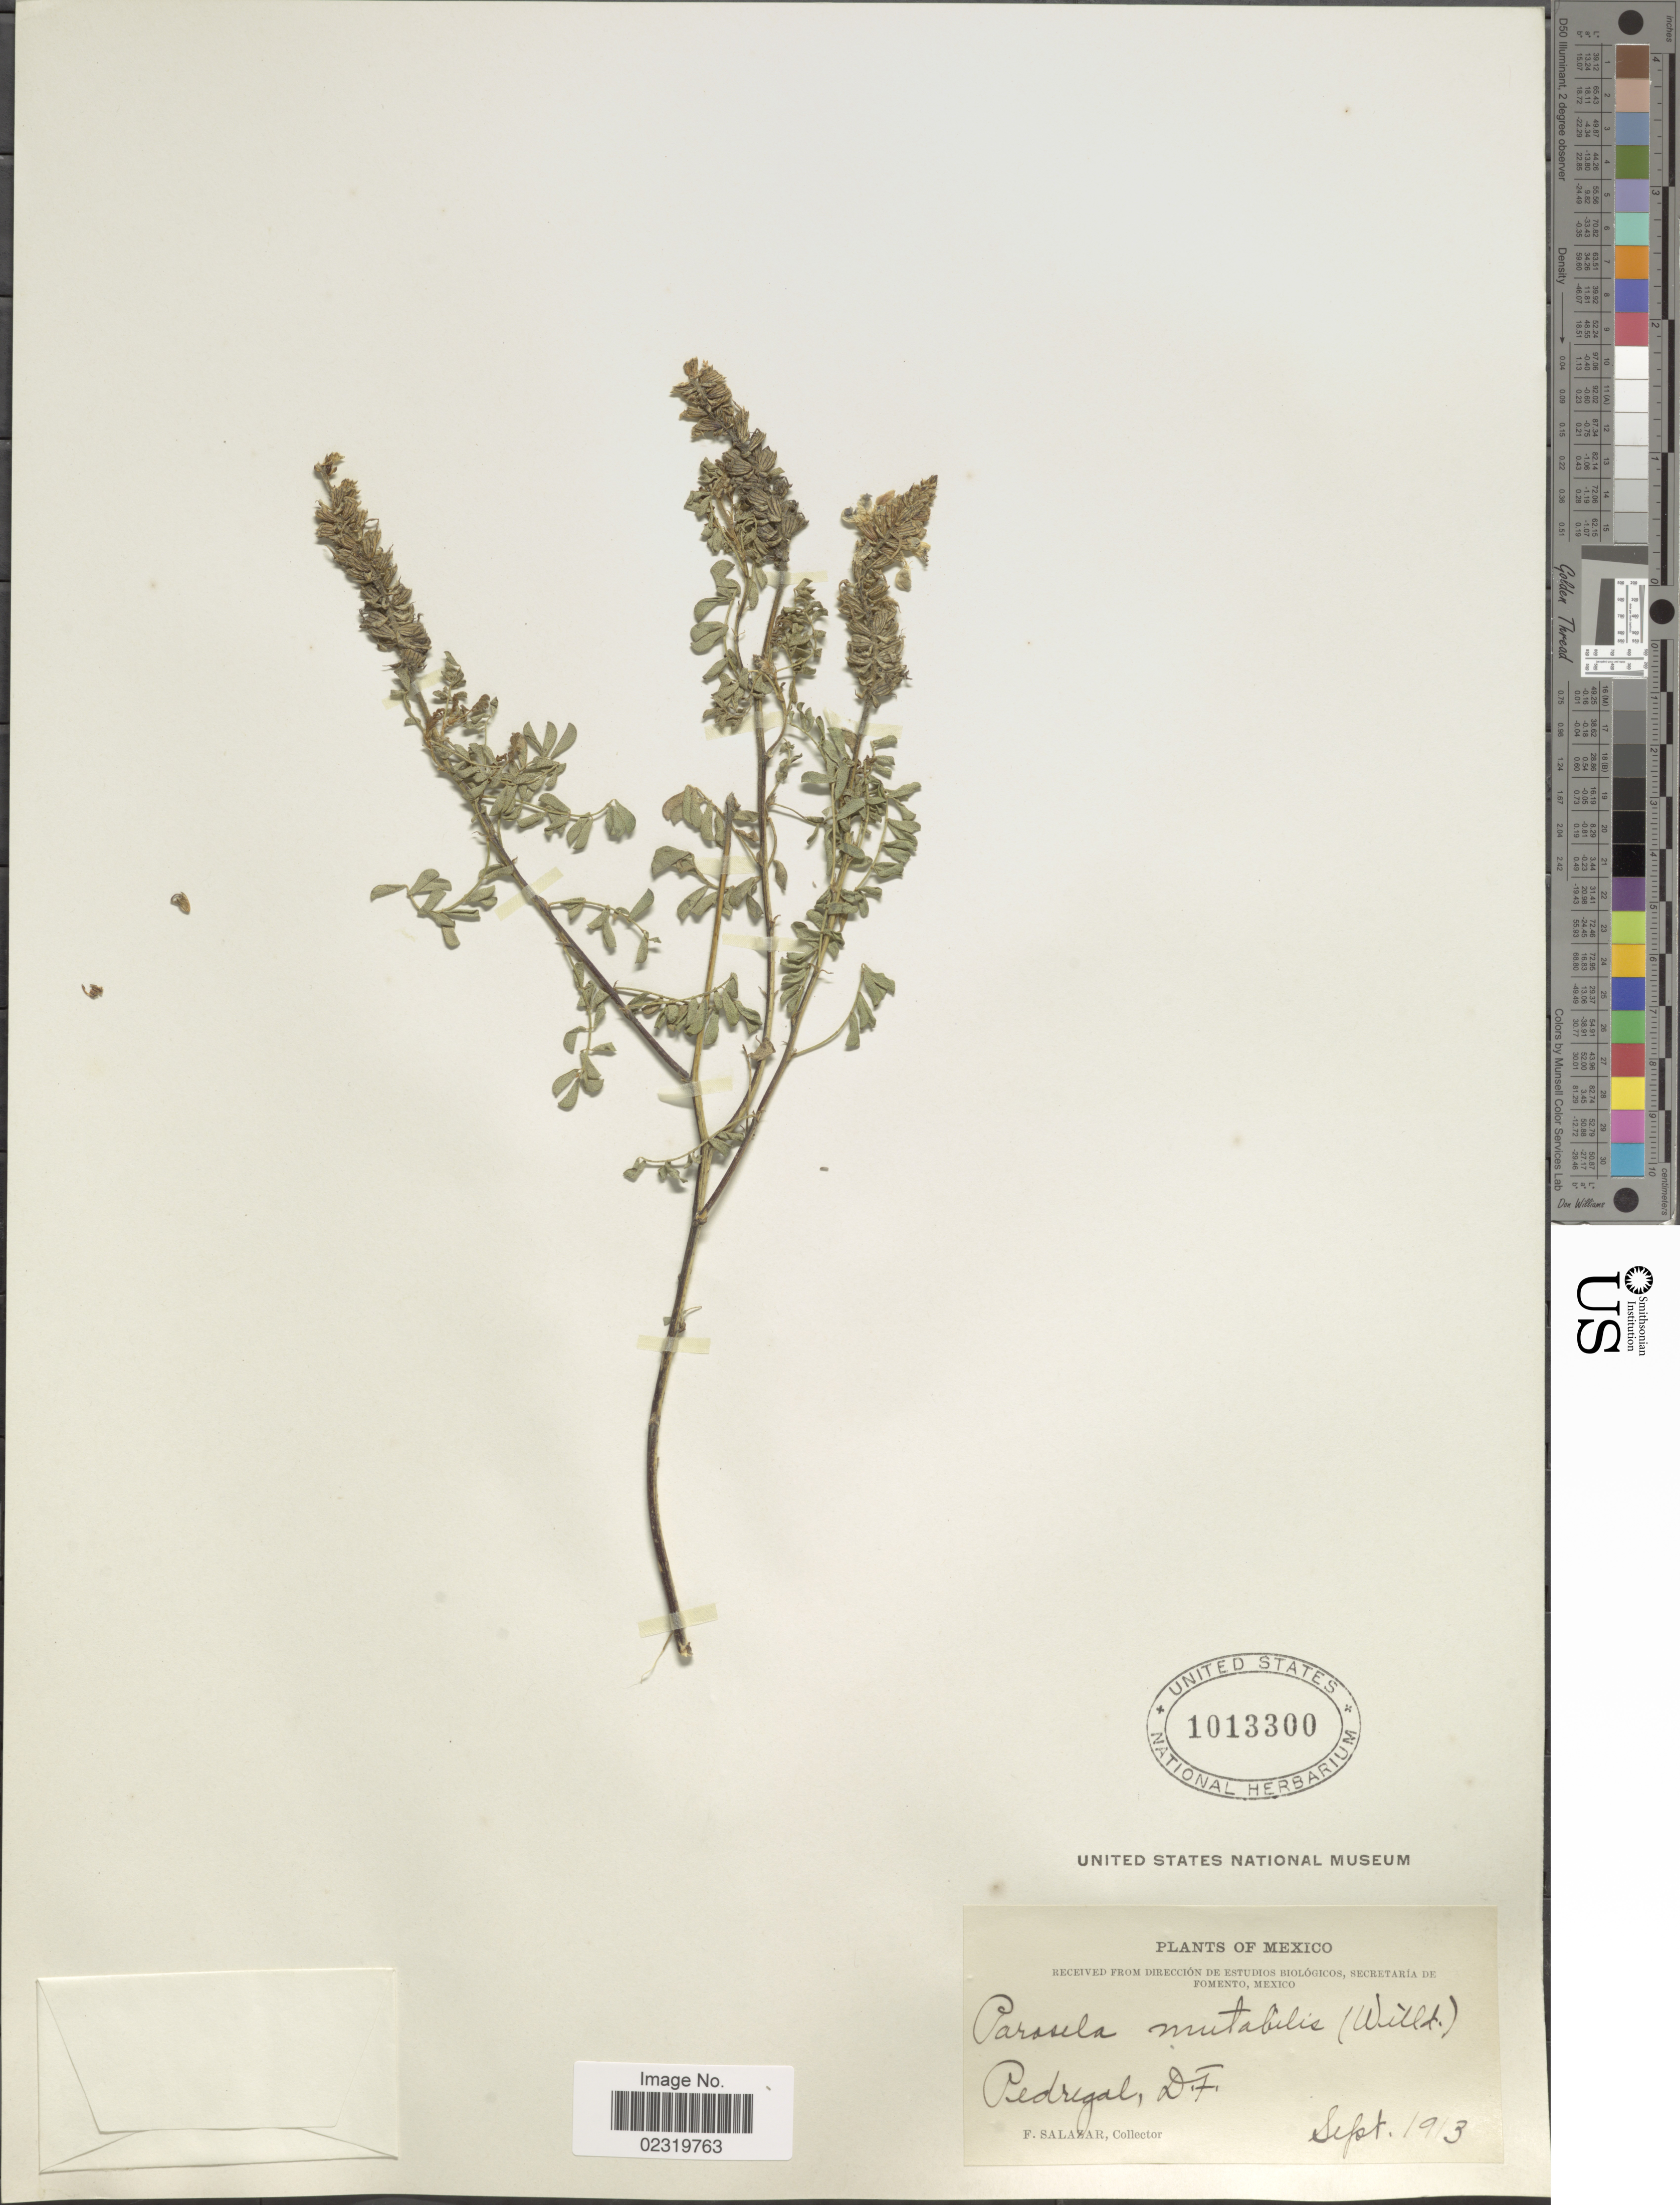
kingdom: Plantae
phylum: Tracheophyta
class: Magnoliopsida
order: Fabales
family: Fabaceae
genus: Dalea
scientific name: Dalea obovatifolia var. obovatifolia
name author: Ortega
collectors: F. Salazar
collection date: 1913-09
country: Mexico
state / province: Distrito Federal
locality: Pedregal, D. F.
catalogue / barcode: US 1013300